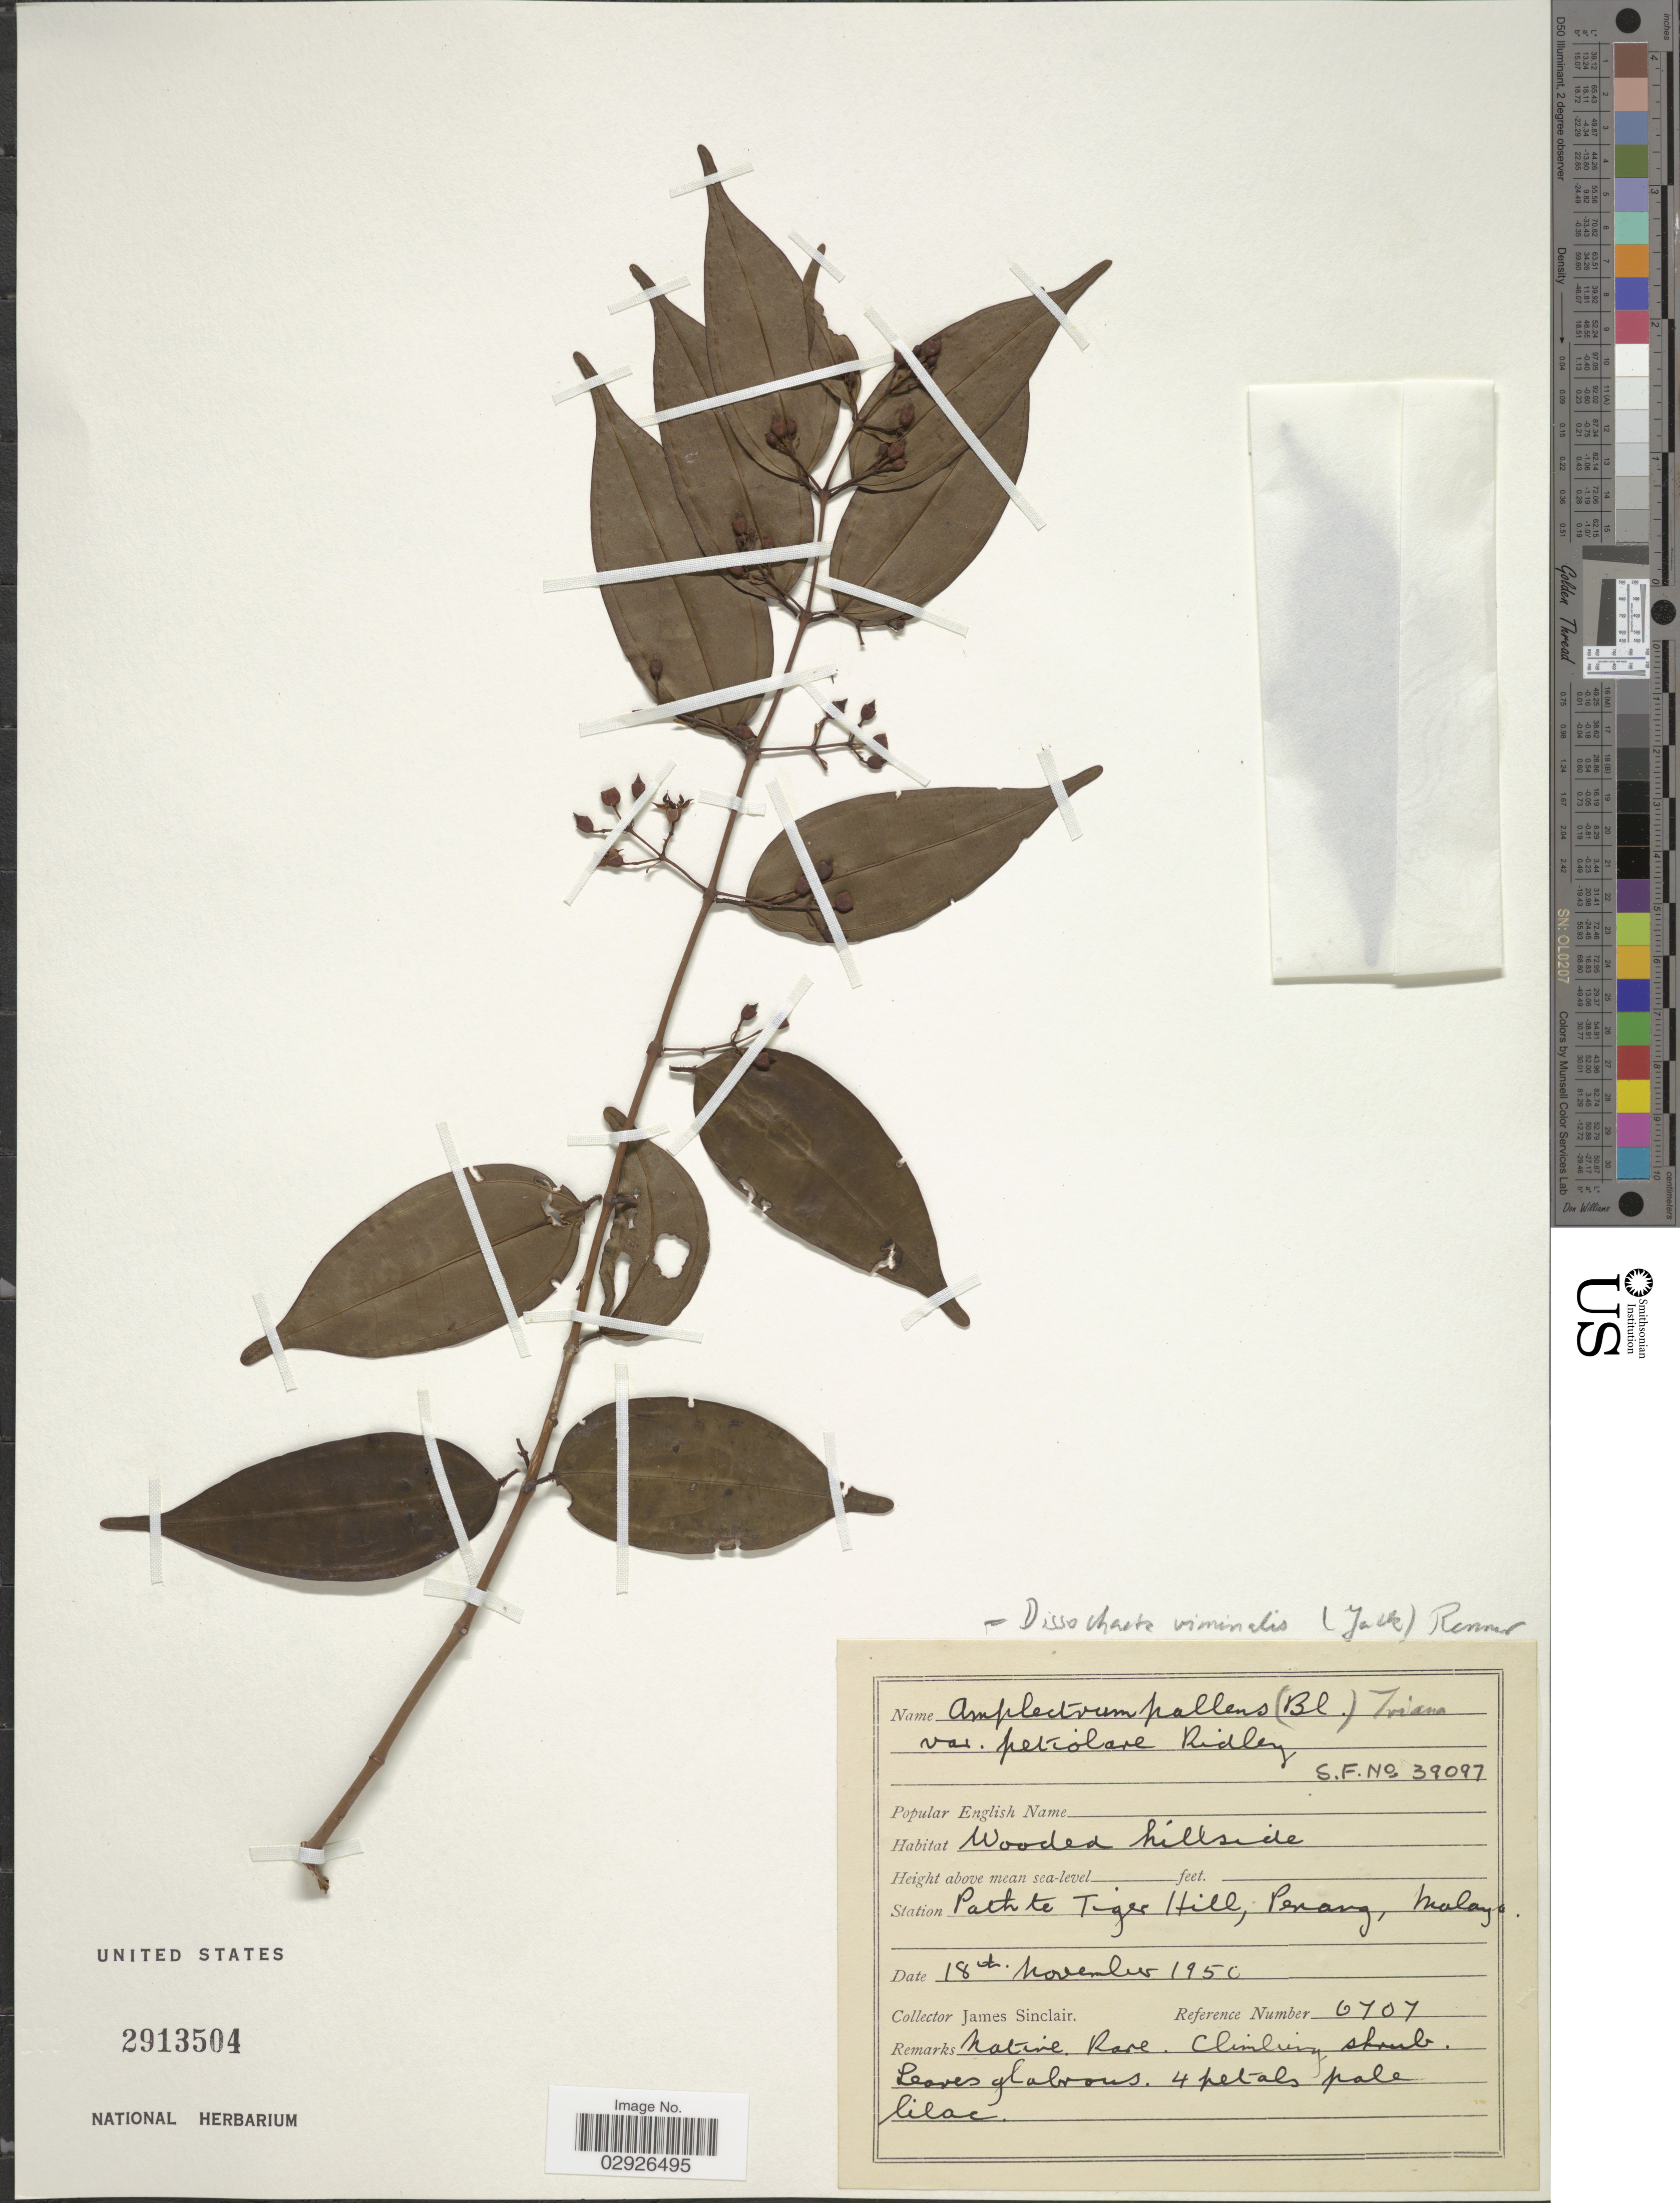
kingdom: Plantae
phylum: Tracheophyta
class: Magnoliopsida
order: Myrtales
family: Melastomataceae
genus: Dissochaeta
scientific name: Dissochaeta viminalis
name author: Clausing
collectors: J. Sinclair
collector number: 6707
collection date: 1950-11-18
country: Malaysia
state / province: Pinang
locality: Station Path to Tiger Hill, Penang, Malaya.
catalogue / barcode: US 2913504